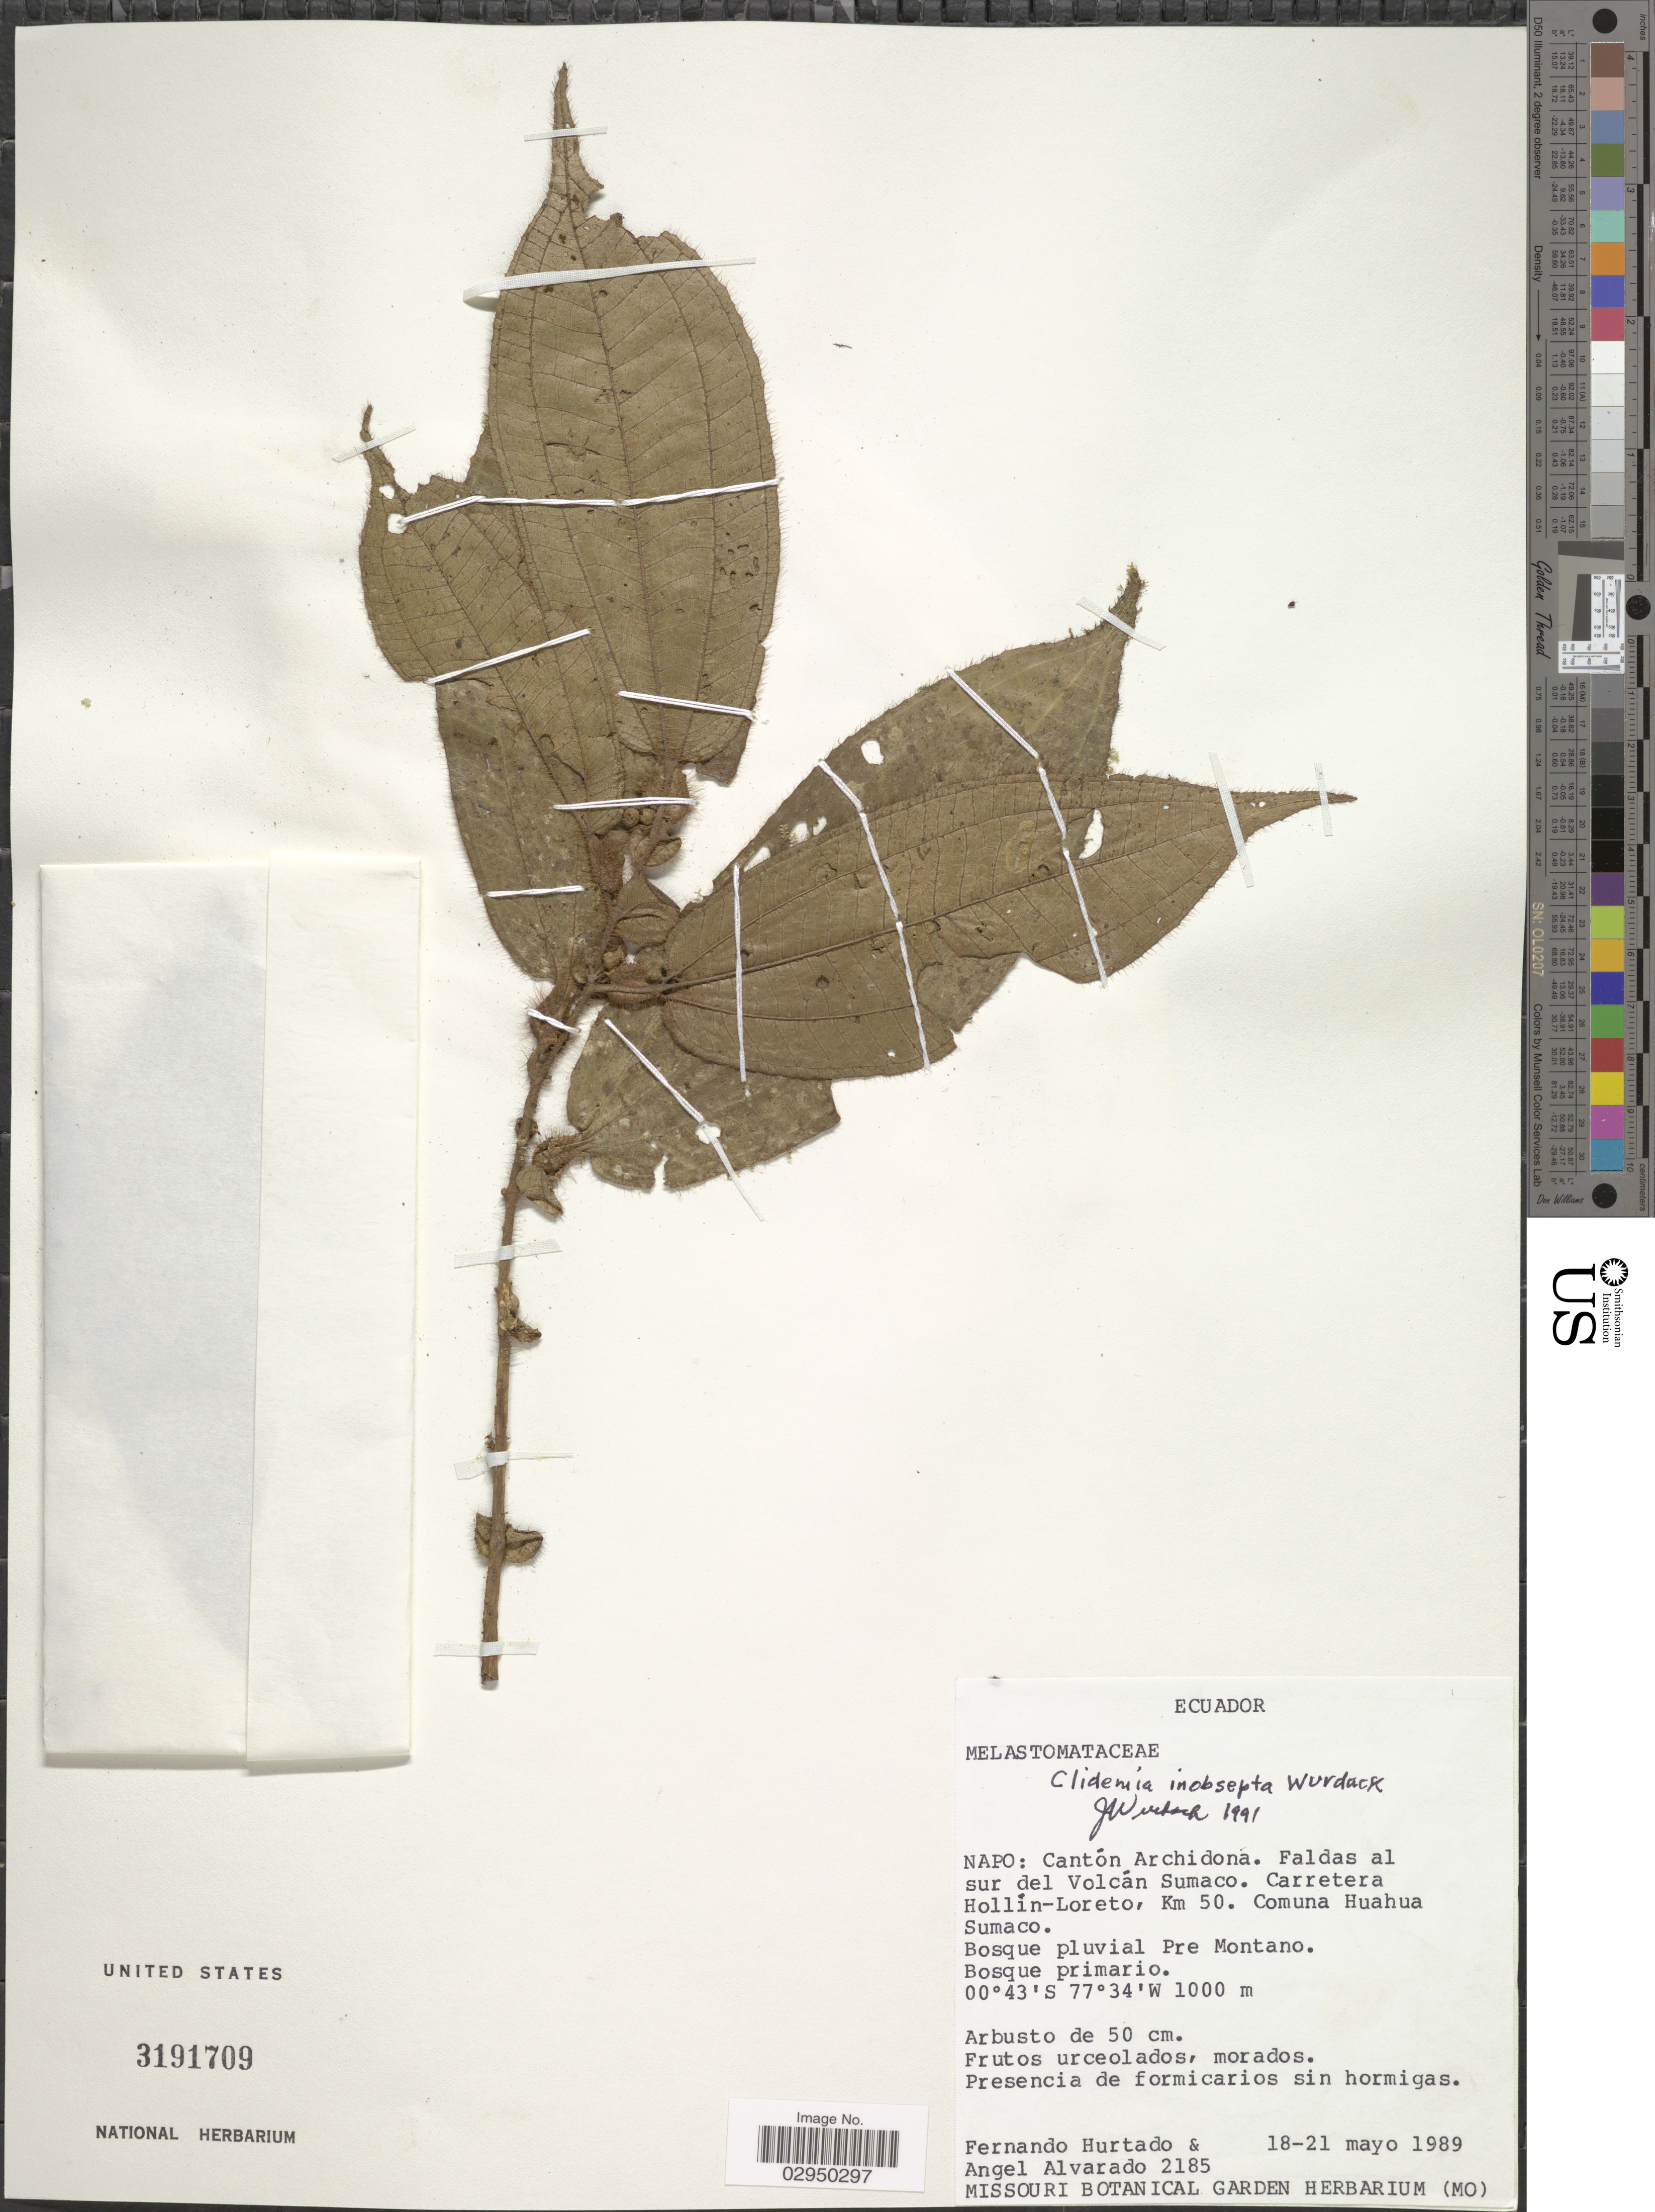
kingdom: Plantae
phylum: Tracheophyta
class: Magnoliopsida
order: Myrtales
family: Melastomataceae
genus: Clidemia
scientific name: Clidemia inobsepta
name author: Wurdack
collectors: F. Hurtado & A. Alvarado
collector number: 2185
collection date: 1989-05-18/1989-05-21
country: Ecuador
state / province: Napo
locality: Cantón Archidona. Faldas al sur del Volcán Sumaco. Carretera Hollín-Loreto, Km 50. Comuna Huahua Sumaco. Bosque pluvial Pre Montano.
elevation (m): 1000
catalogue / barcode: US 3191709